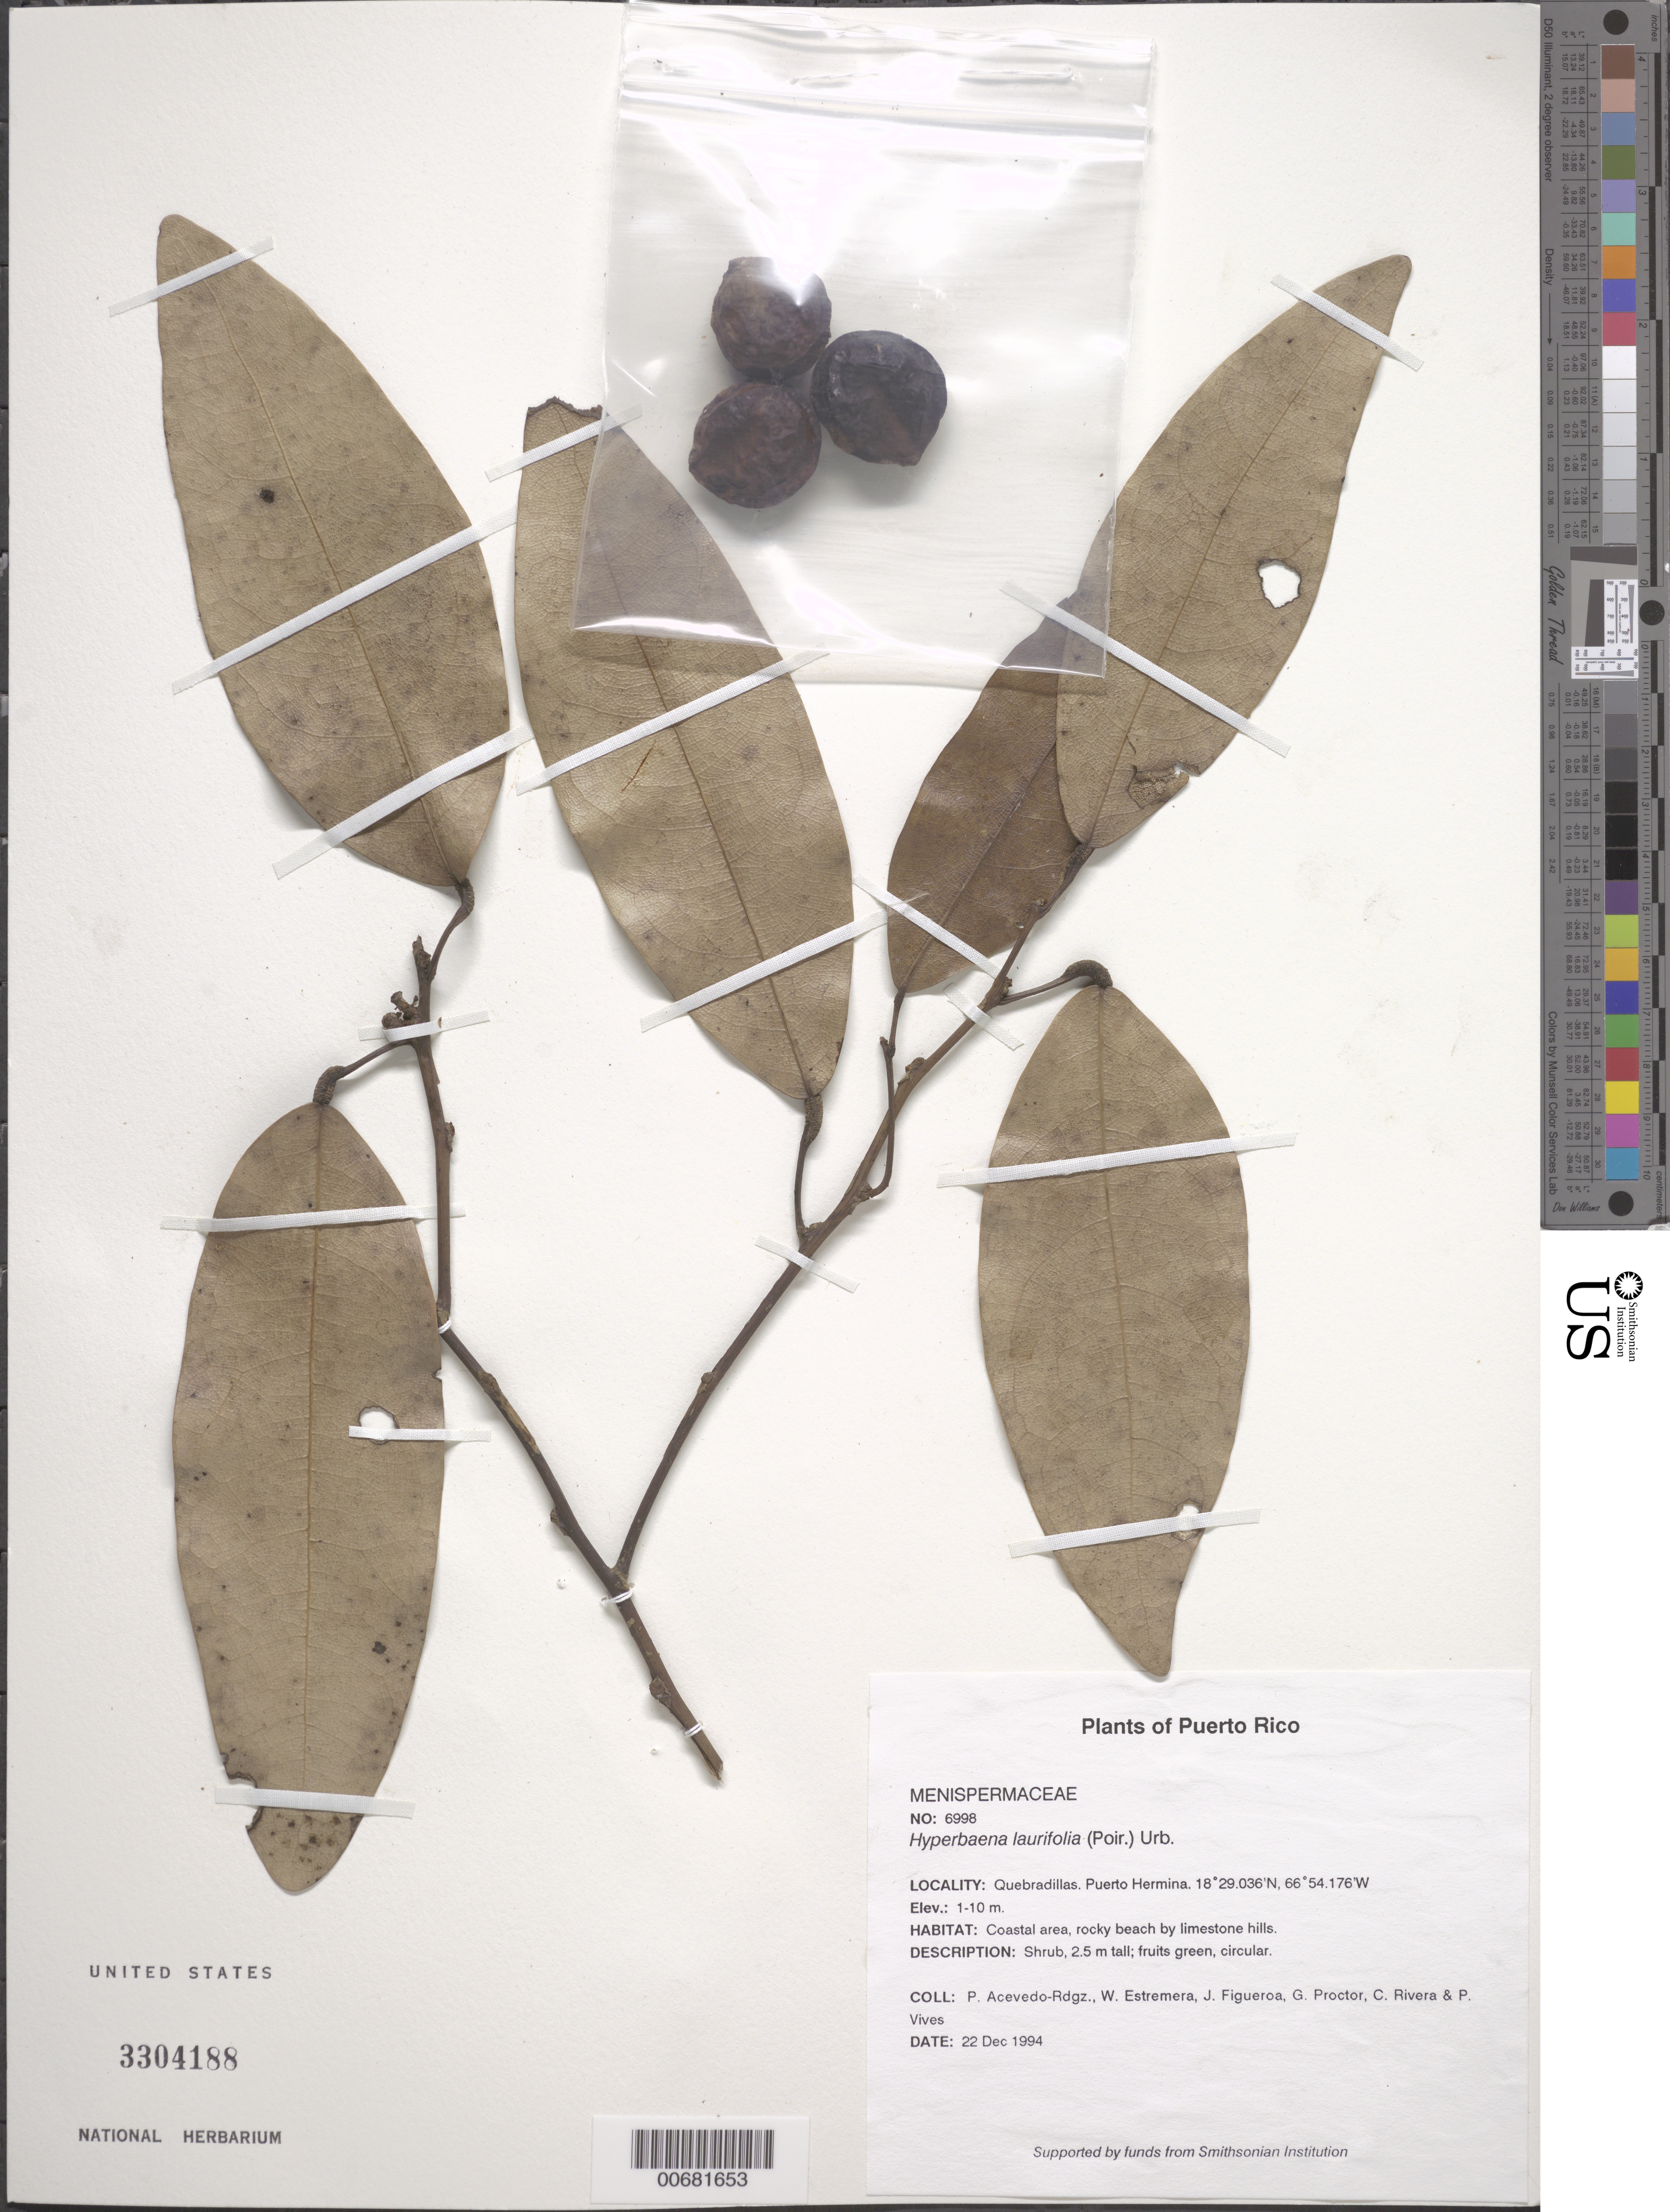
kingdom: Plantae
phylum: Tracheophyta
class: Magnoliopsida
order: Ranunculales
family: Menispermaceae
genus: Hyperbaena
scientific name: Hyperbaena laurifolia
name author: (Poir.) Urb.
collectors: P. Acevedo-Rodr., W. Estremera, J. Figueroa, G. R. Proctor, C. Rivera & P. Vives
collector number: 6998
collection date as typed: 22 Dec 1994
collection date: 1994-12-22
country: Puerto Rico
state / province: Quebradillas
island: Puerto Rico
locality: Quebradillas. Puerto Hermina.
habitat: Coastal area, rocky beach by limestone hills.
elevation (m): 1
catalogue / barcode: US 3304188